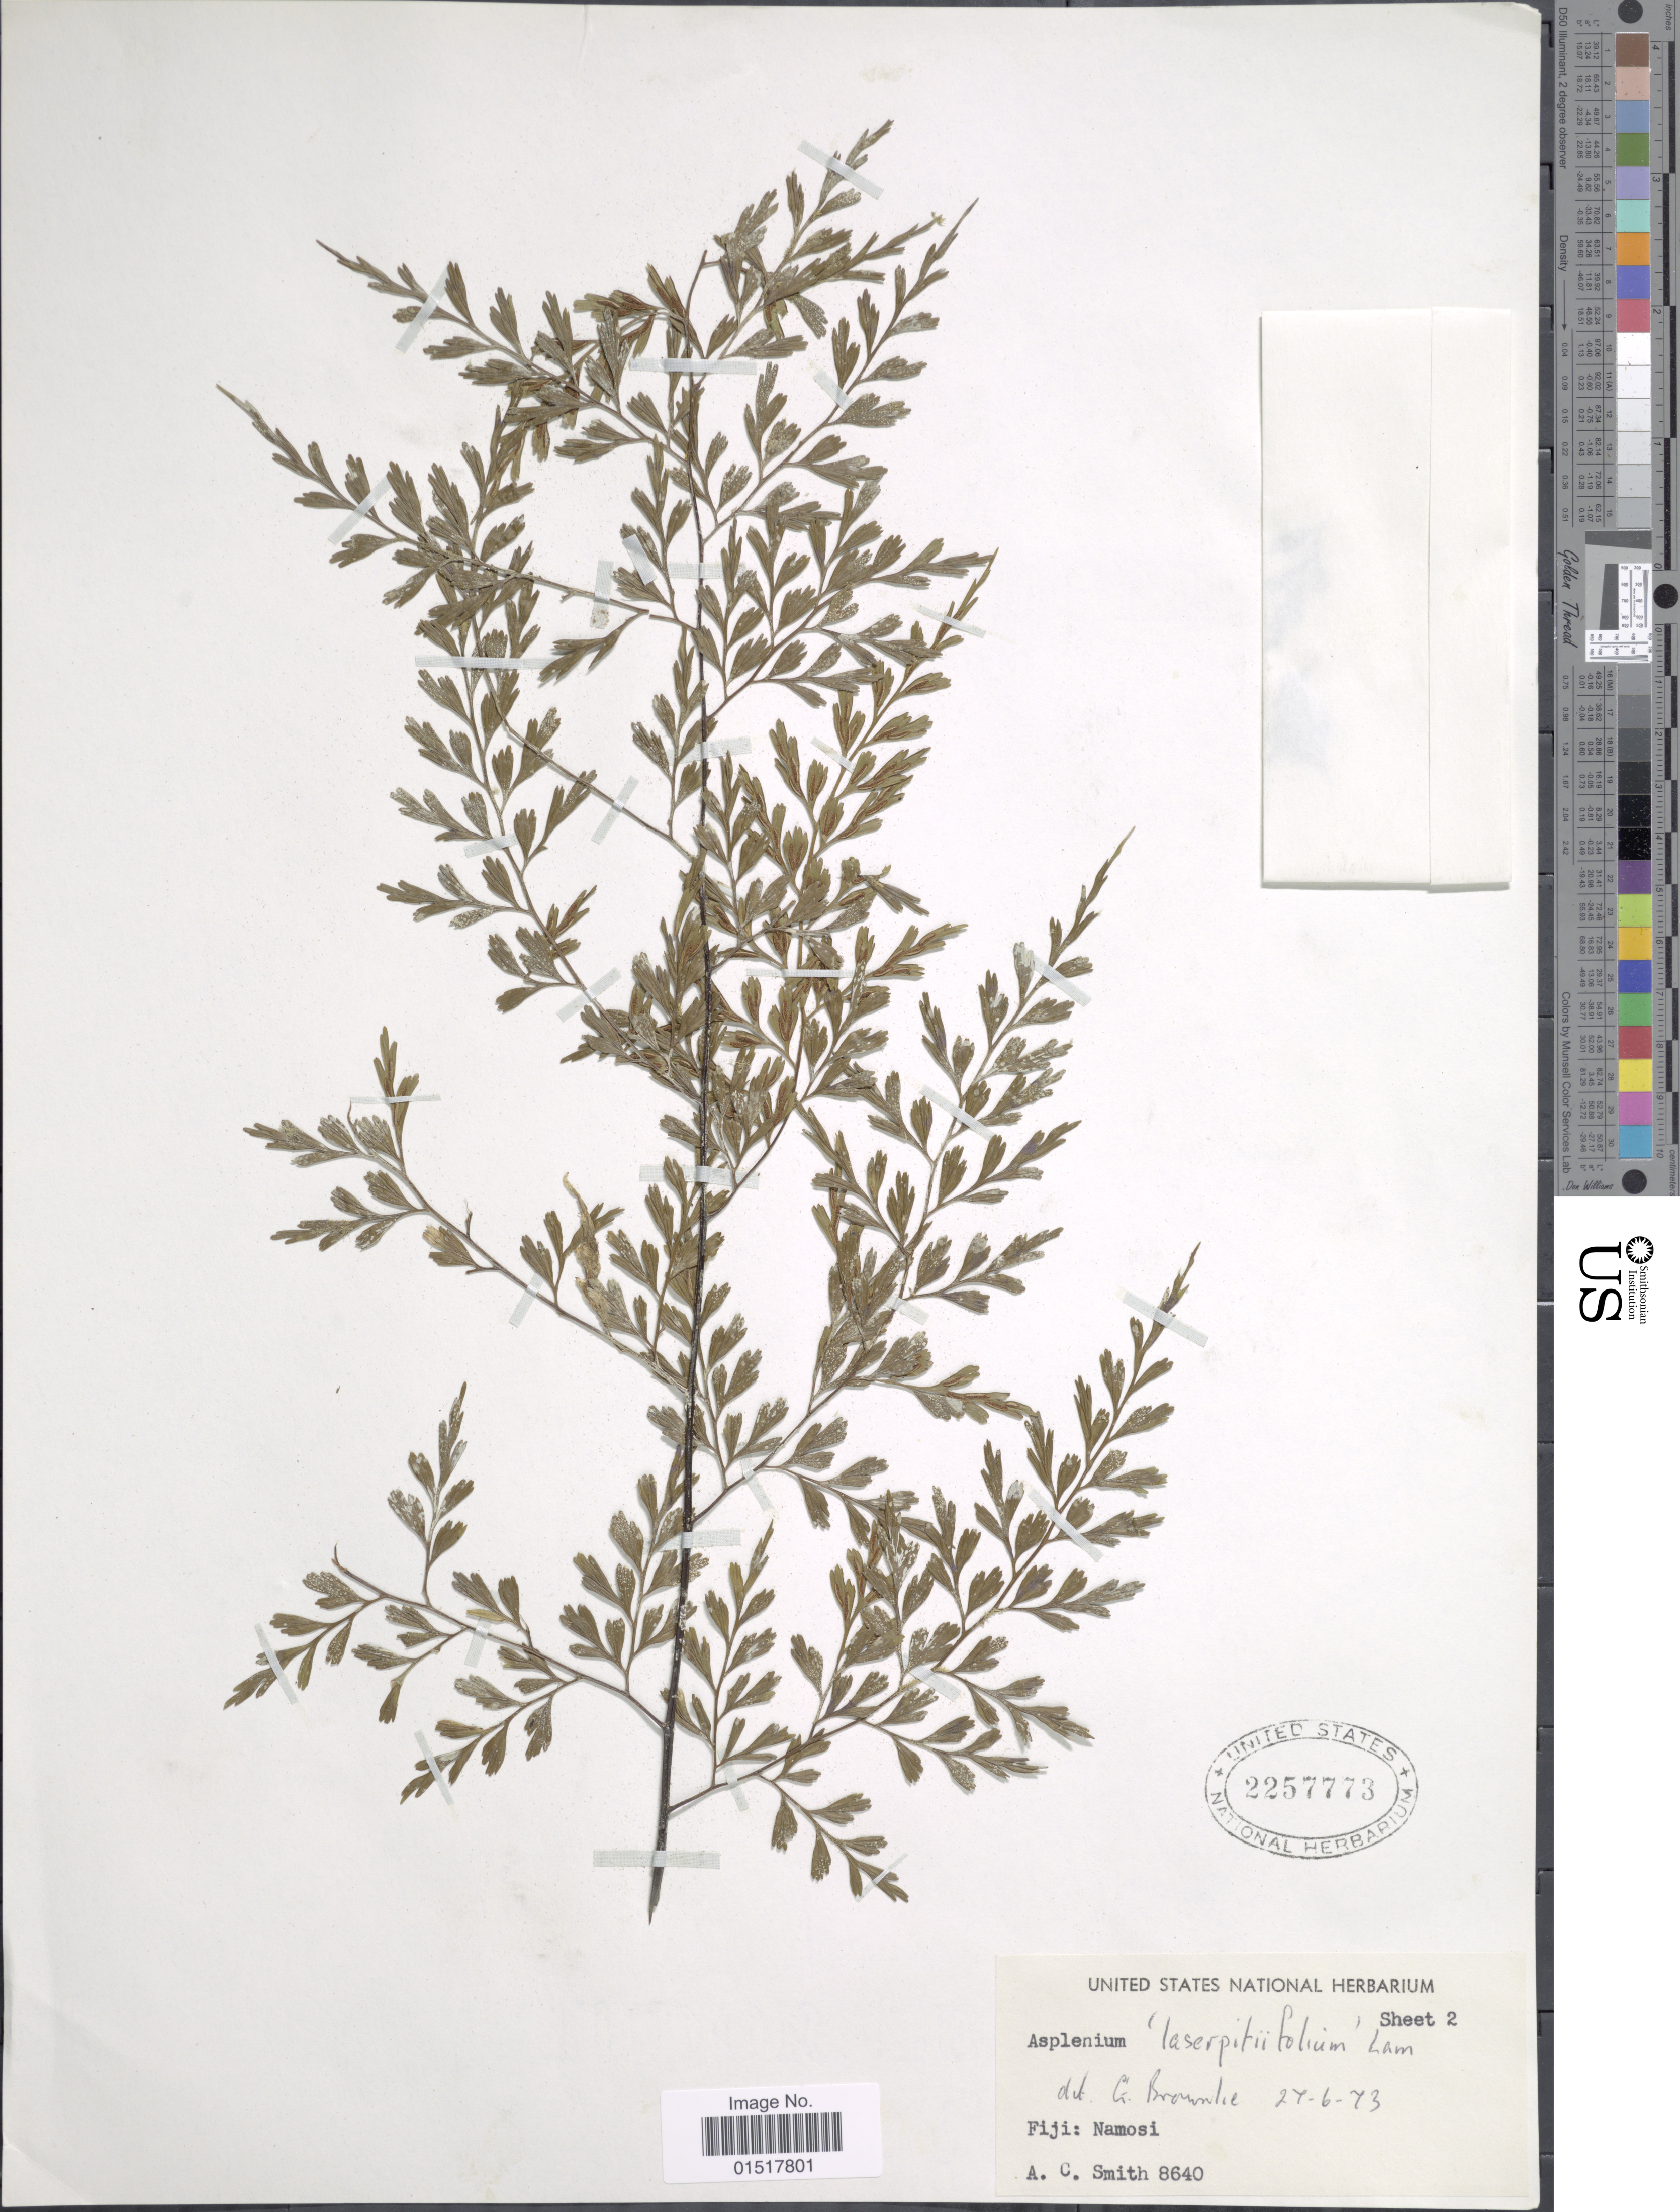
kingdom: Plantae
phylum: Tracheophyta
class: Polypodiopsida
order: Polypodiales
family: Aspleniaceae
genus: Asplenium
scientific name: Asplenium laserpitiifolium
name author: Lam.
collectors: A. C. Smith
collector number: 8640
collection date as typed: Transcribed d/m/y: 27/6/73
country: Fiji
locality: Namosi.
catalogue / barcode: US 2257773